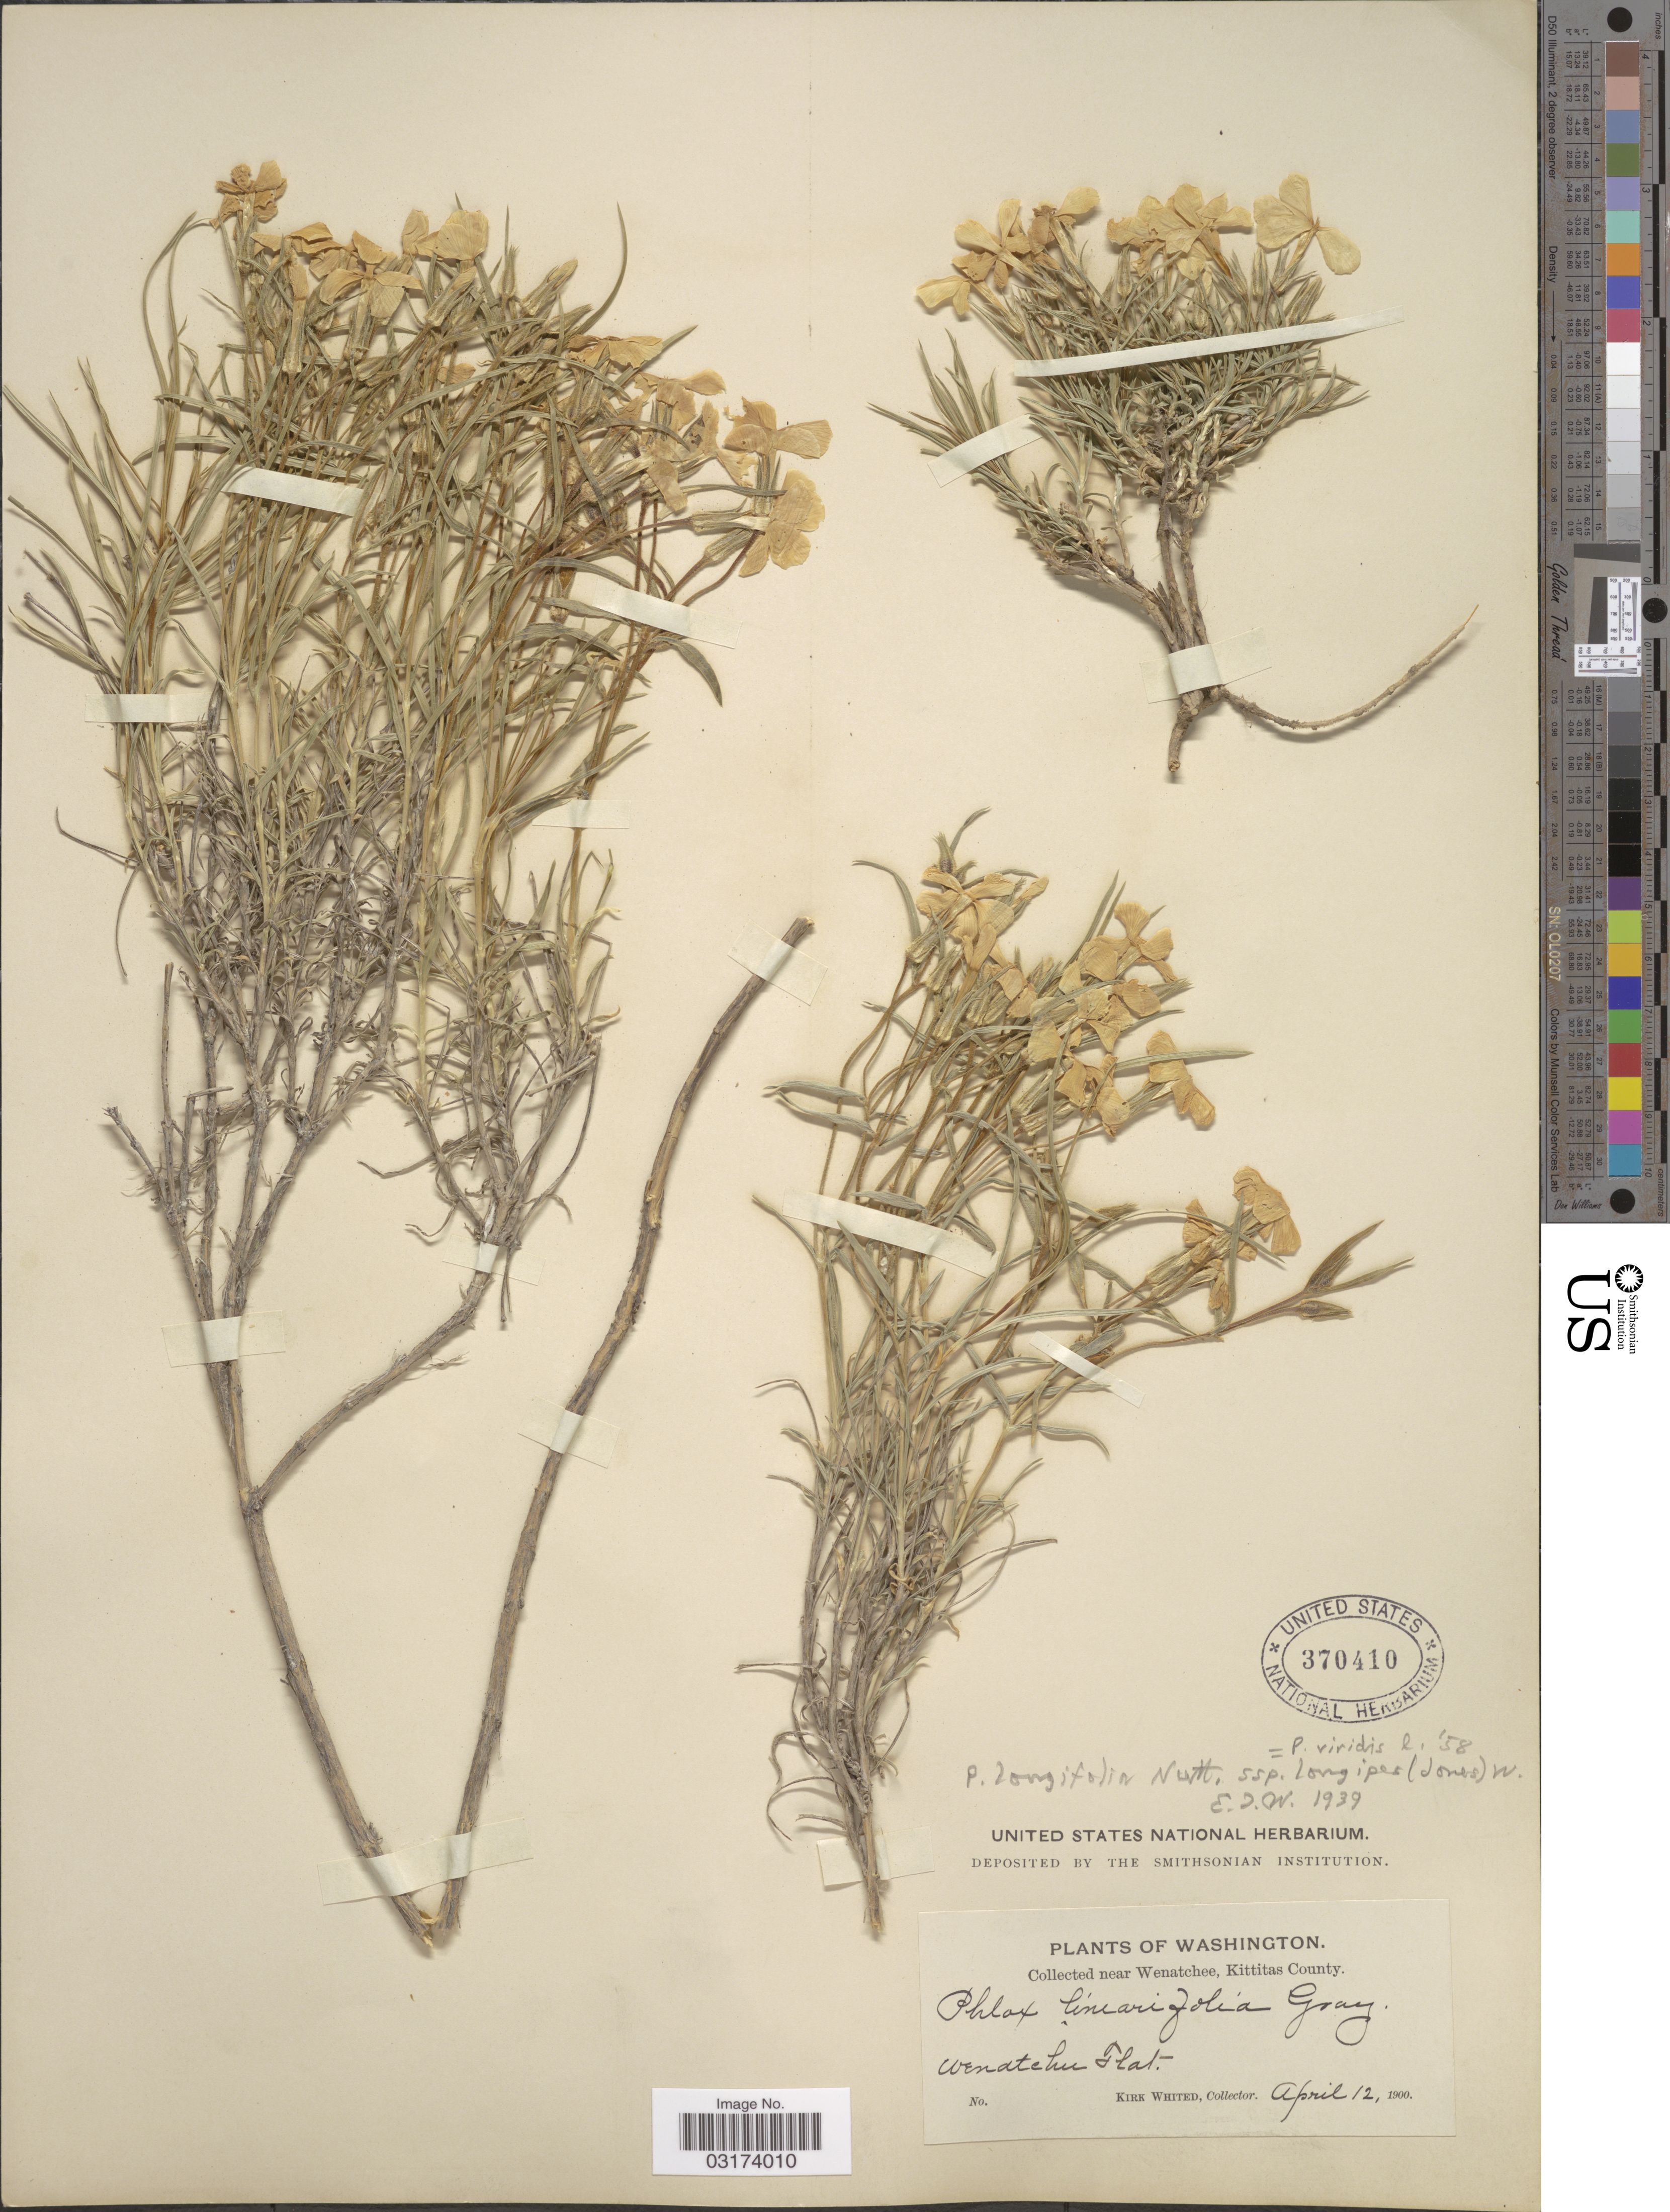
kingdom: Plantae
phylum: Tracheophyta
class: Magnoliopsida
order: Ericales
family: Polemoniaceae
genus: Phlox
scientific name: Phlox longifolia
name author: Nutt.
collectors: K. Whited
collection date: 1900-04-12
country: United States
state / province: Washington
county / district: Kittitas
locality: Near Wenatchee, Kittitas County. Wenatchee Flat.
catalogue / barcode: US 370410